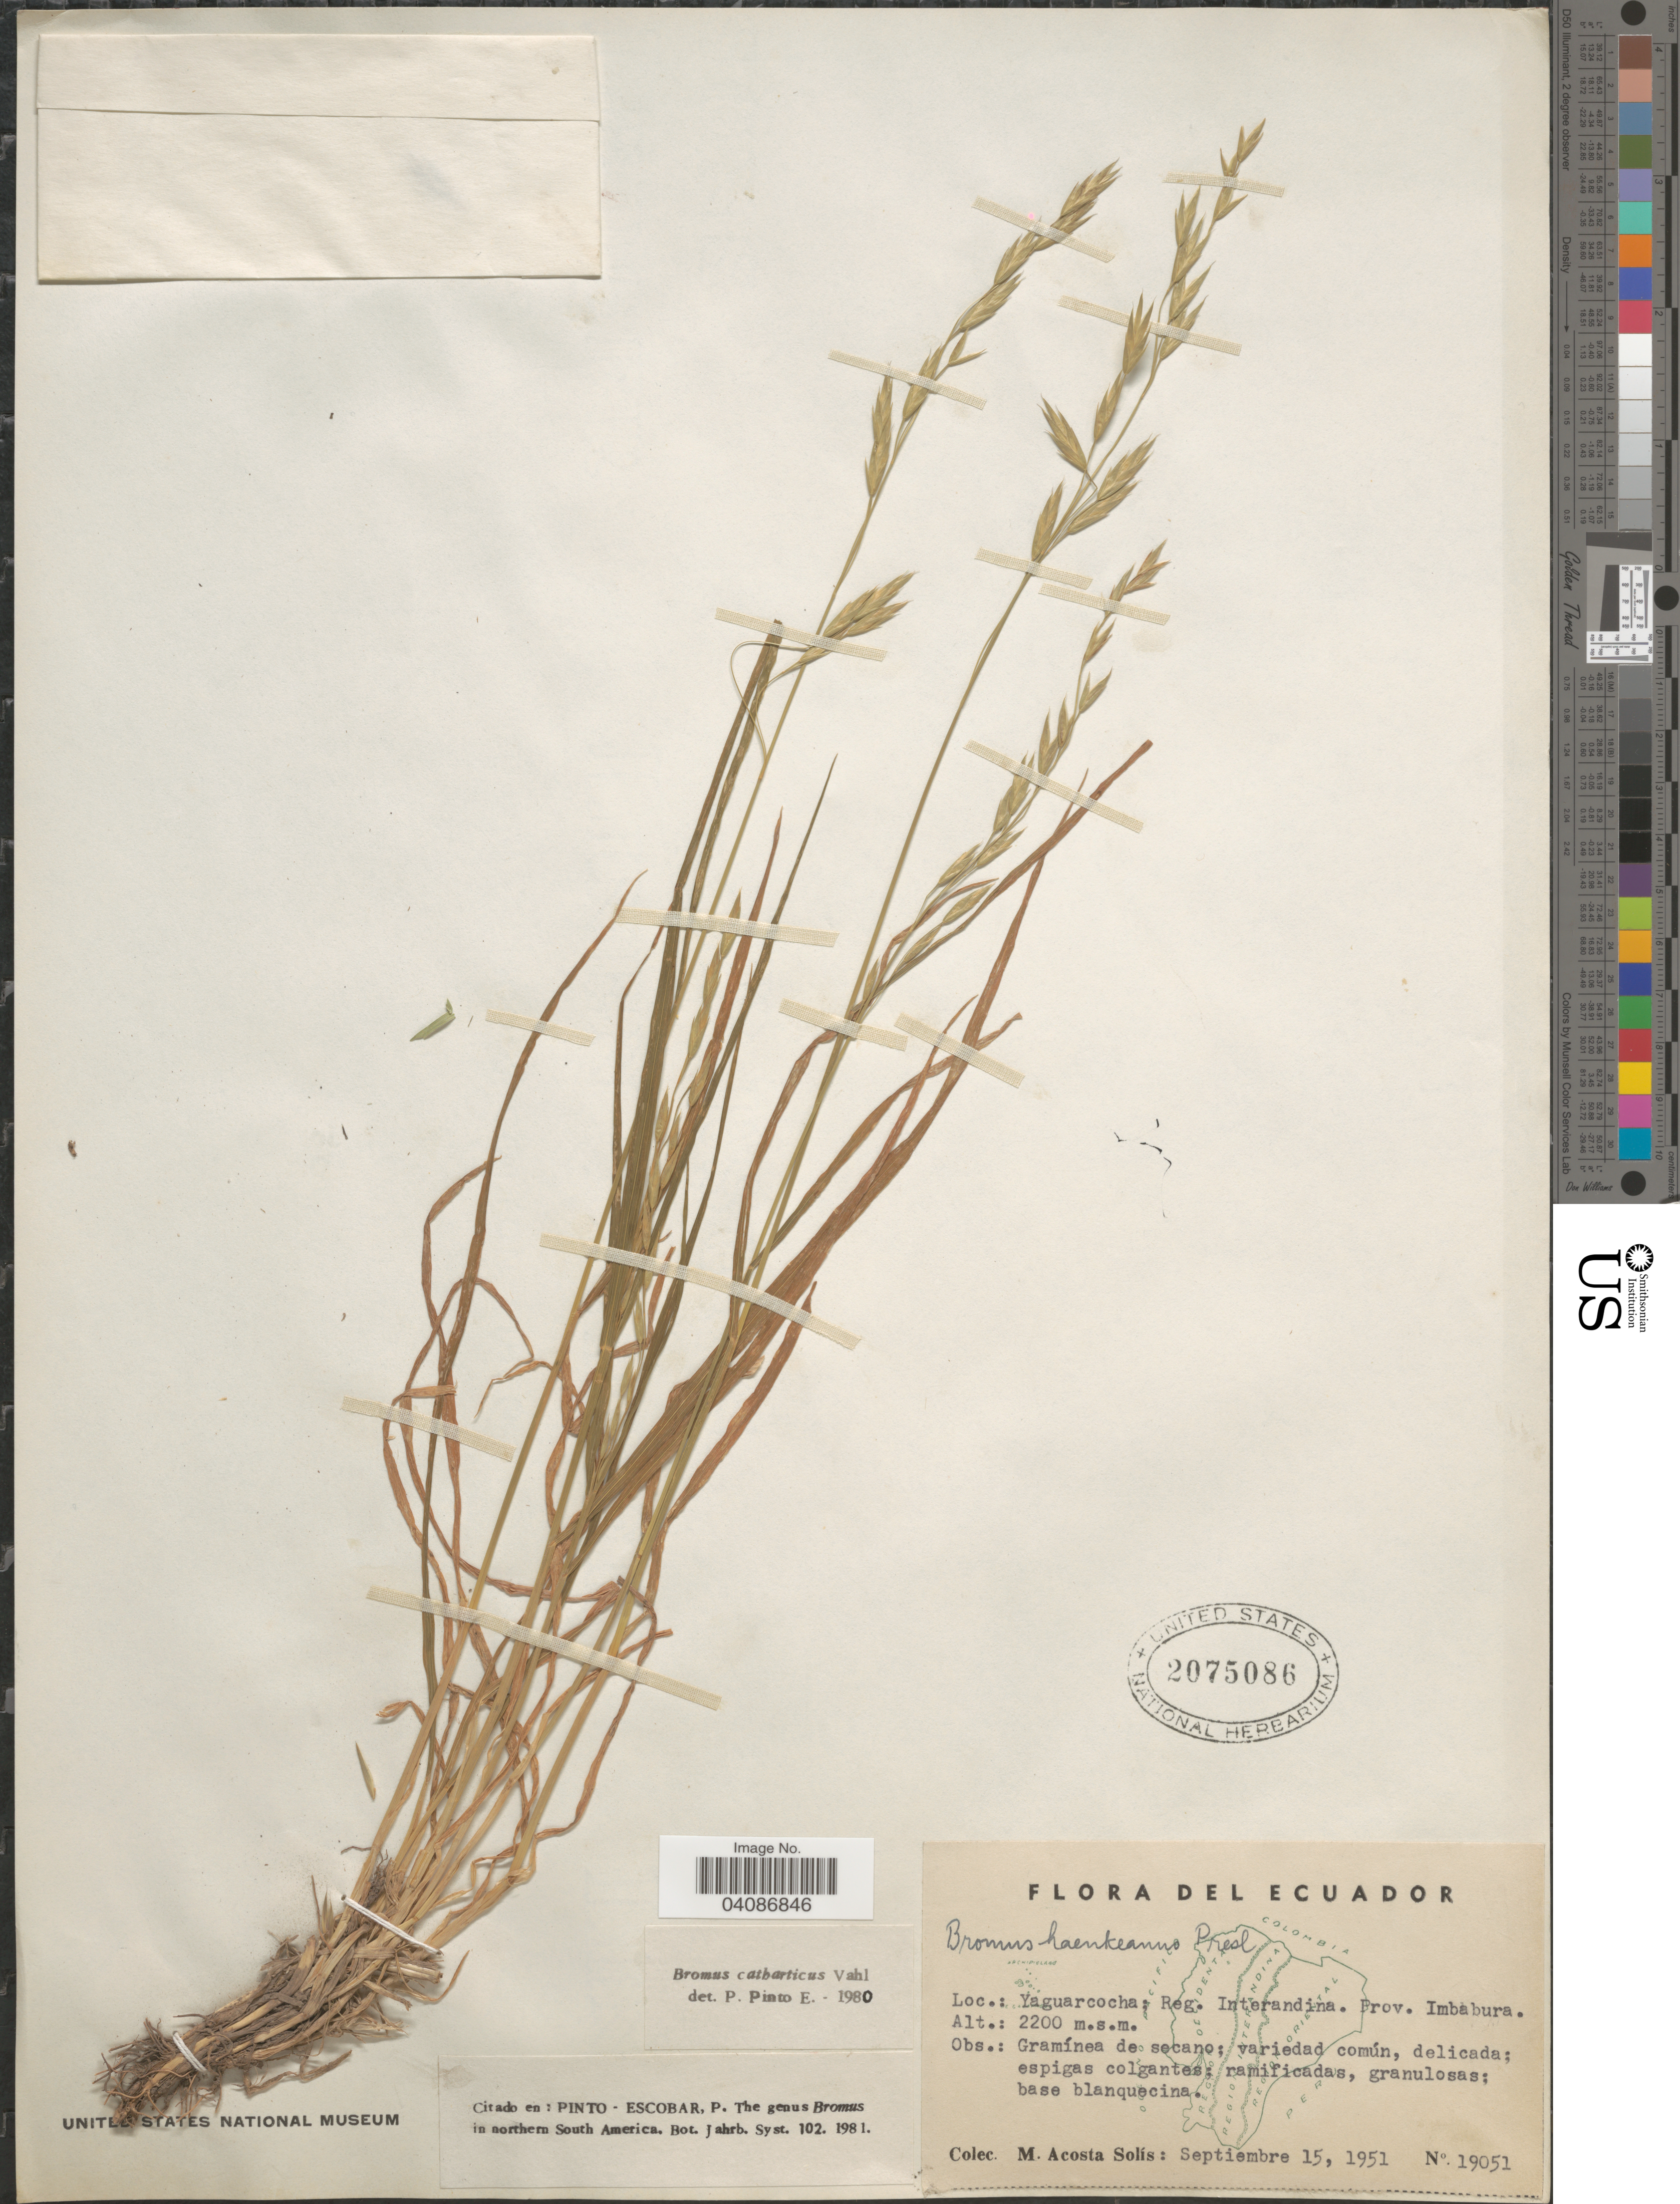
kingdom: Plantae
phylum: Tracheophyta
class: Liliopsida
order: Poales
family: Poaceae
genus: Bromus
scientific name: Bromus catharticus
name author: Vahl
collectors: M. Acosta Solis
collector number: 19051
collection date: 1951-09-15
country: Ecuador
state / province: Imbabura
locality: Yaguarcocha; Reg. Interandina.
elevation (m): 2200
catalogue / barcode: US 2075086